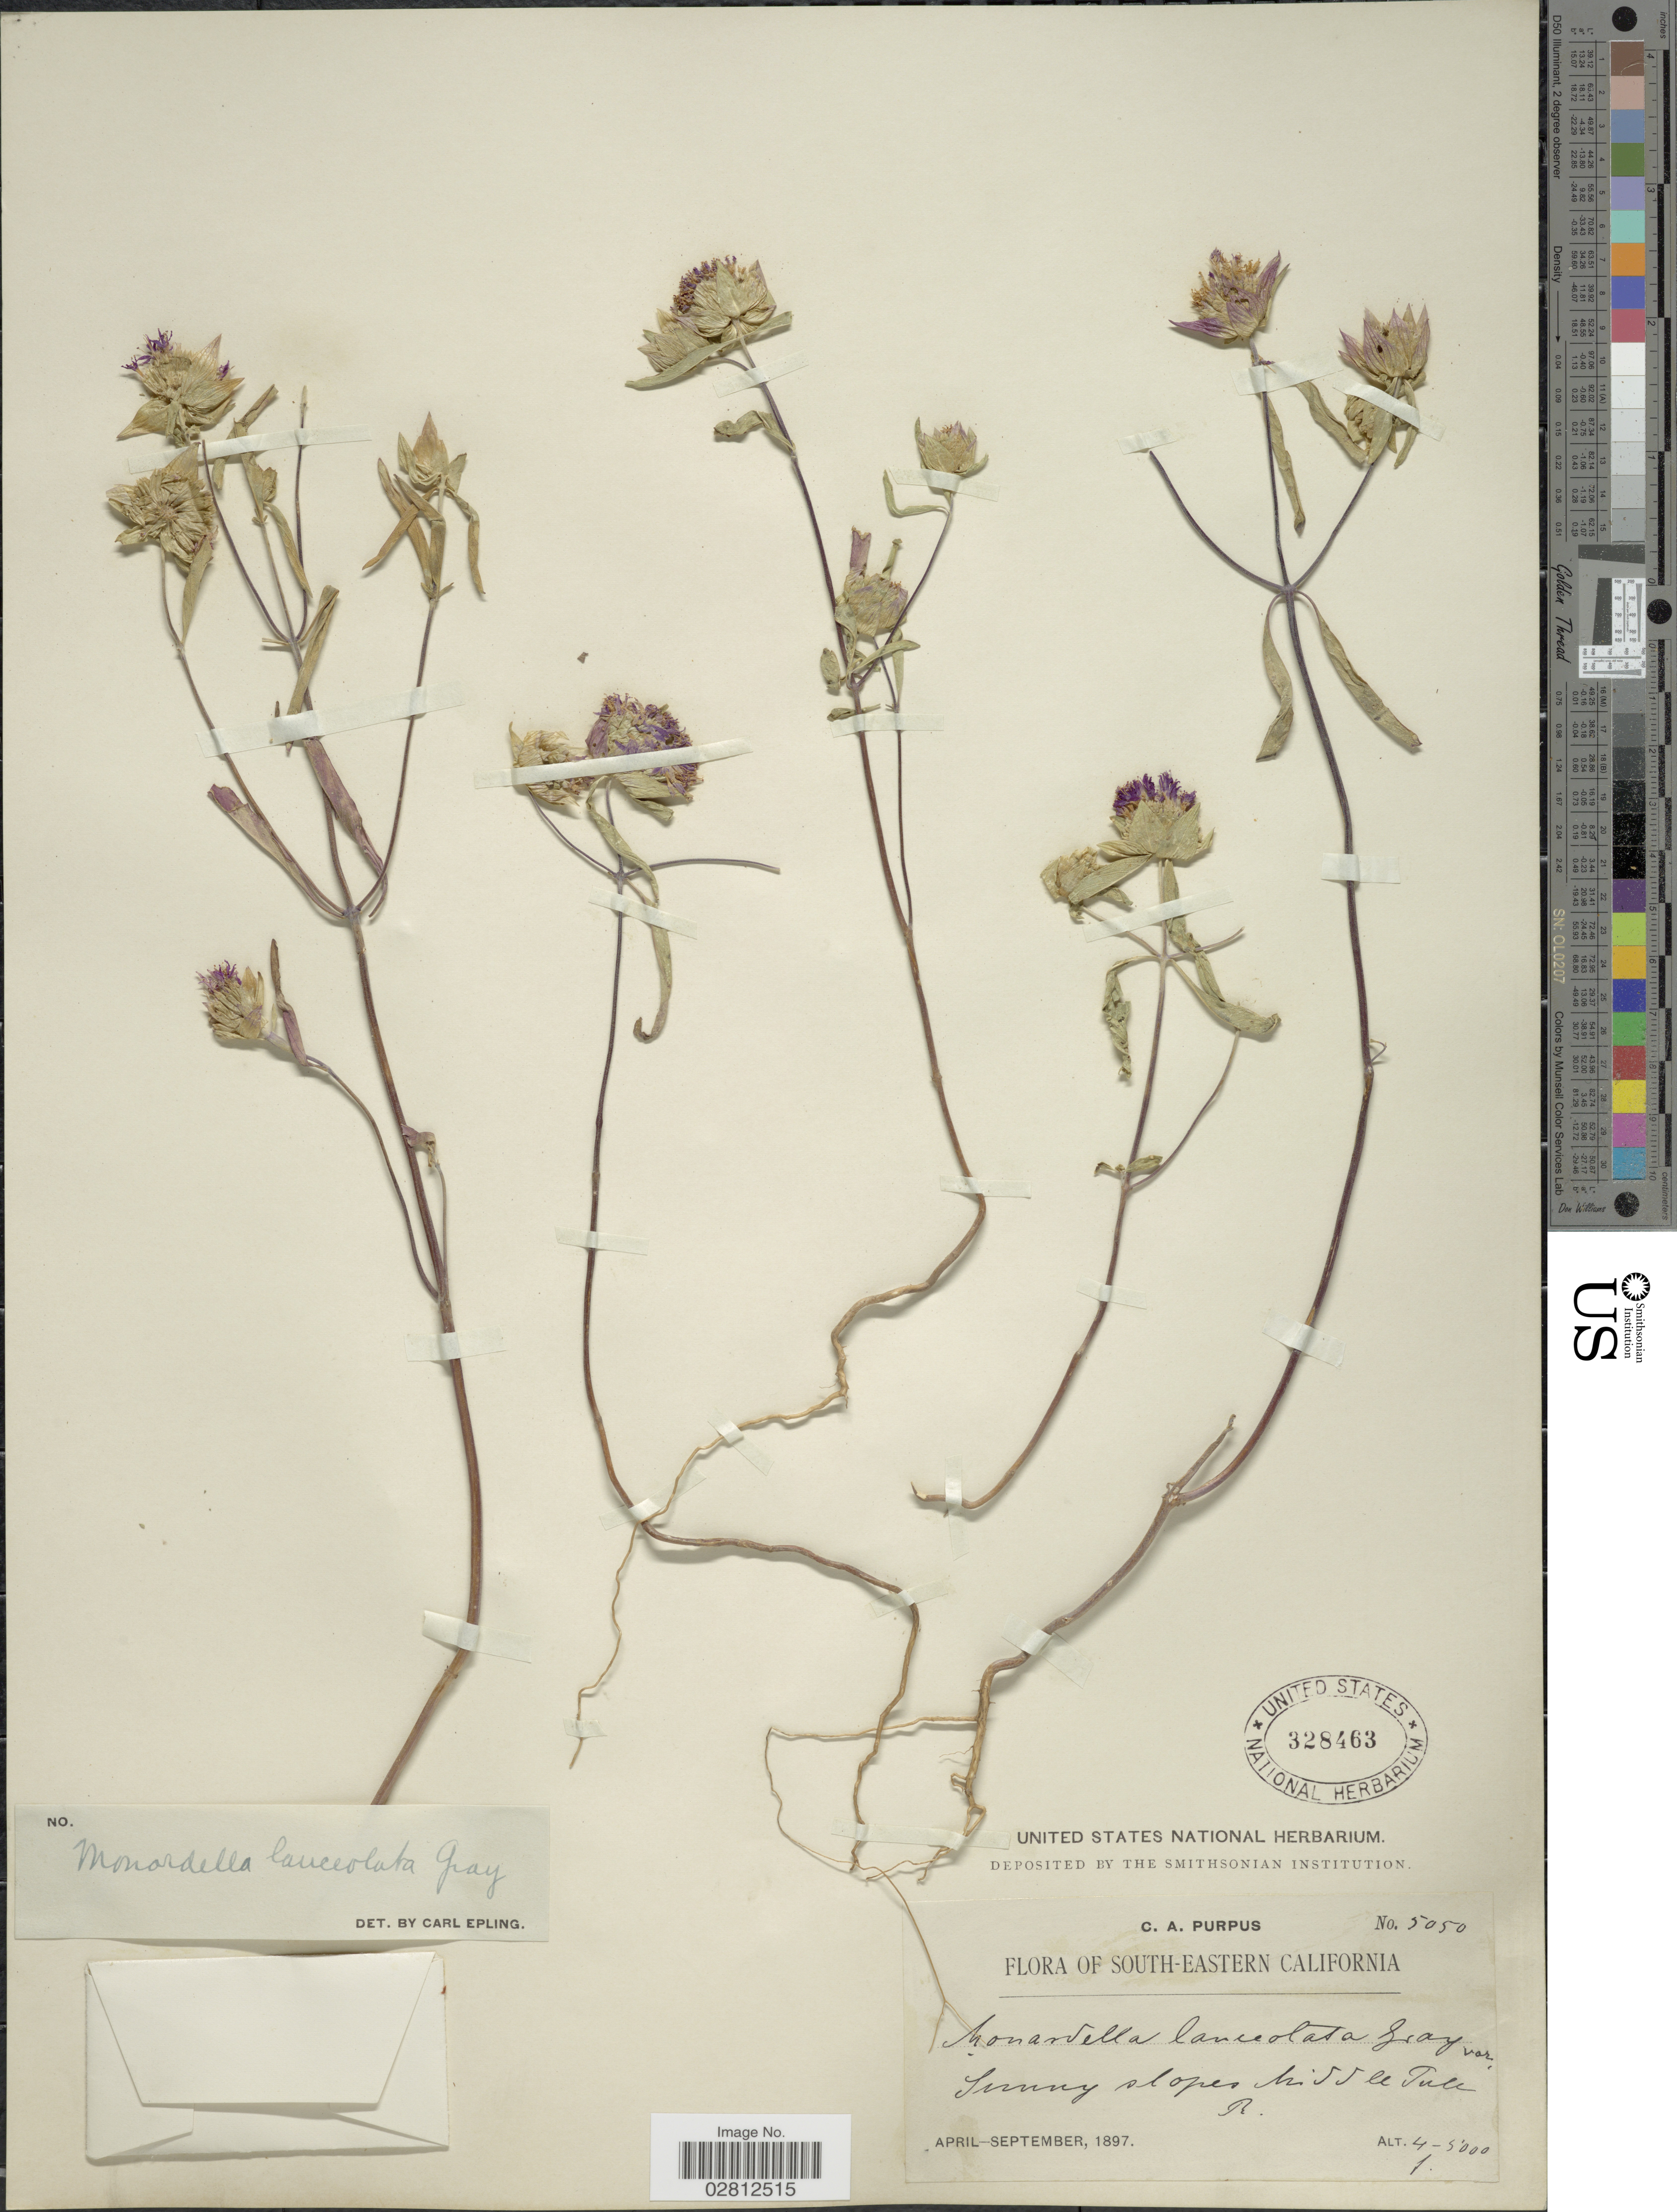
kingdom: Plantae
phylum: Tracheophyta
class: Magnoliopsida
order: Lamiales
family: Lamiaceae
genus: Monardella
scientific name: Monardella lanceolata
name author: A. Gray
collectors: C. A. Purpus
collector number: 5050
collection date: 1897-04/1897-09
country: United States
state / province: California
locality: South-eastern California, sunny slopes middle Tule R. (River)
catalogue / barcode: US 328463